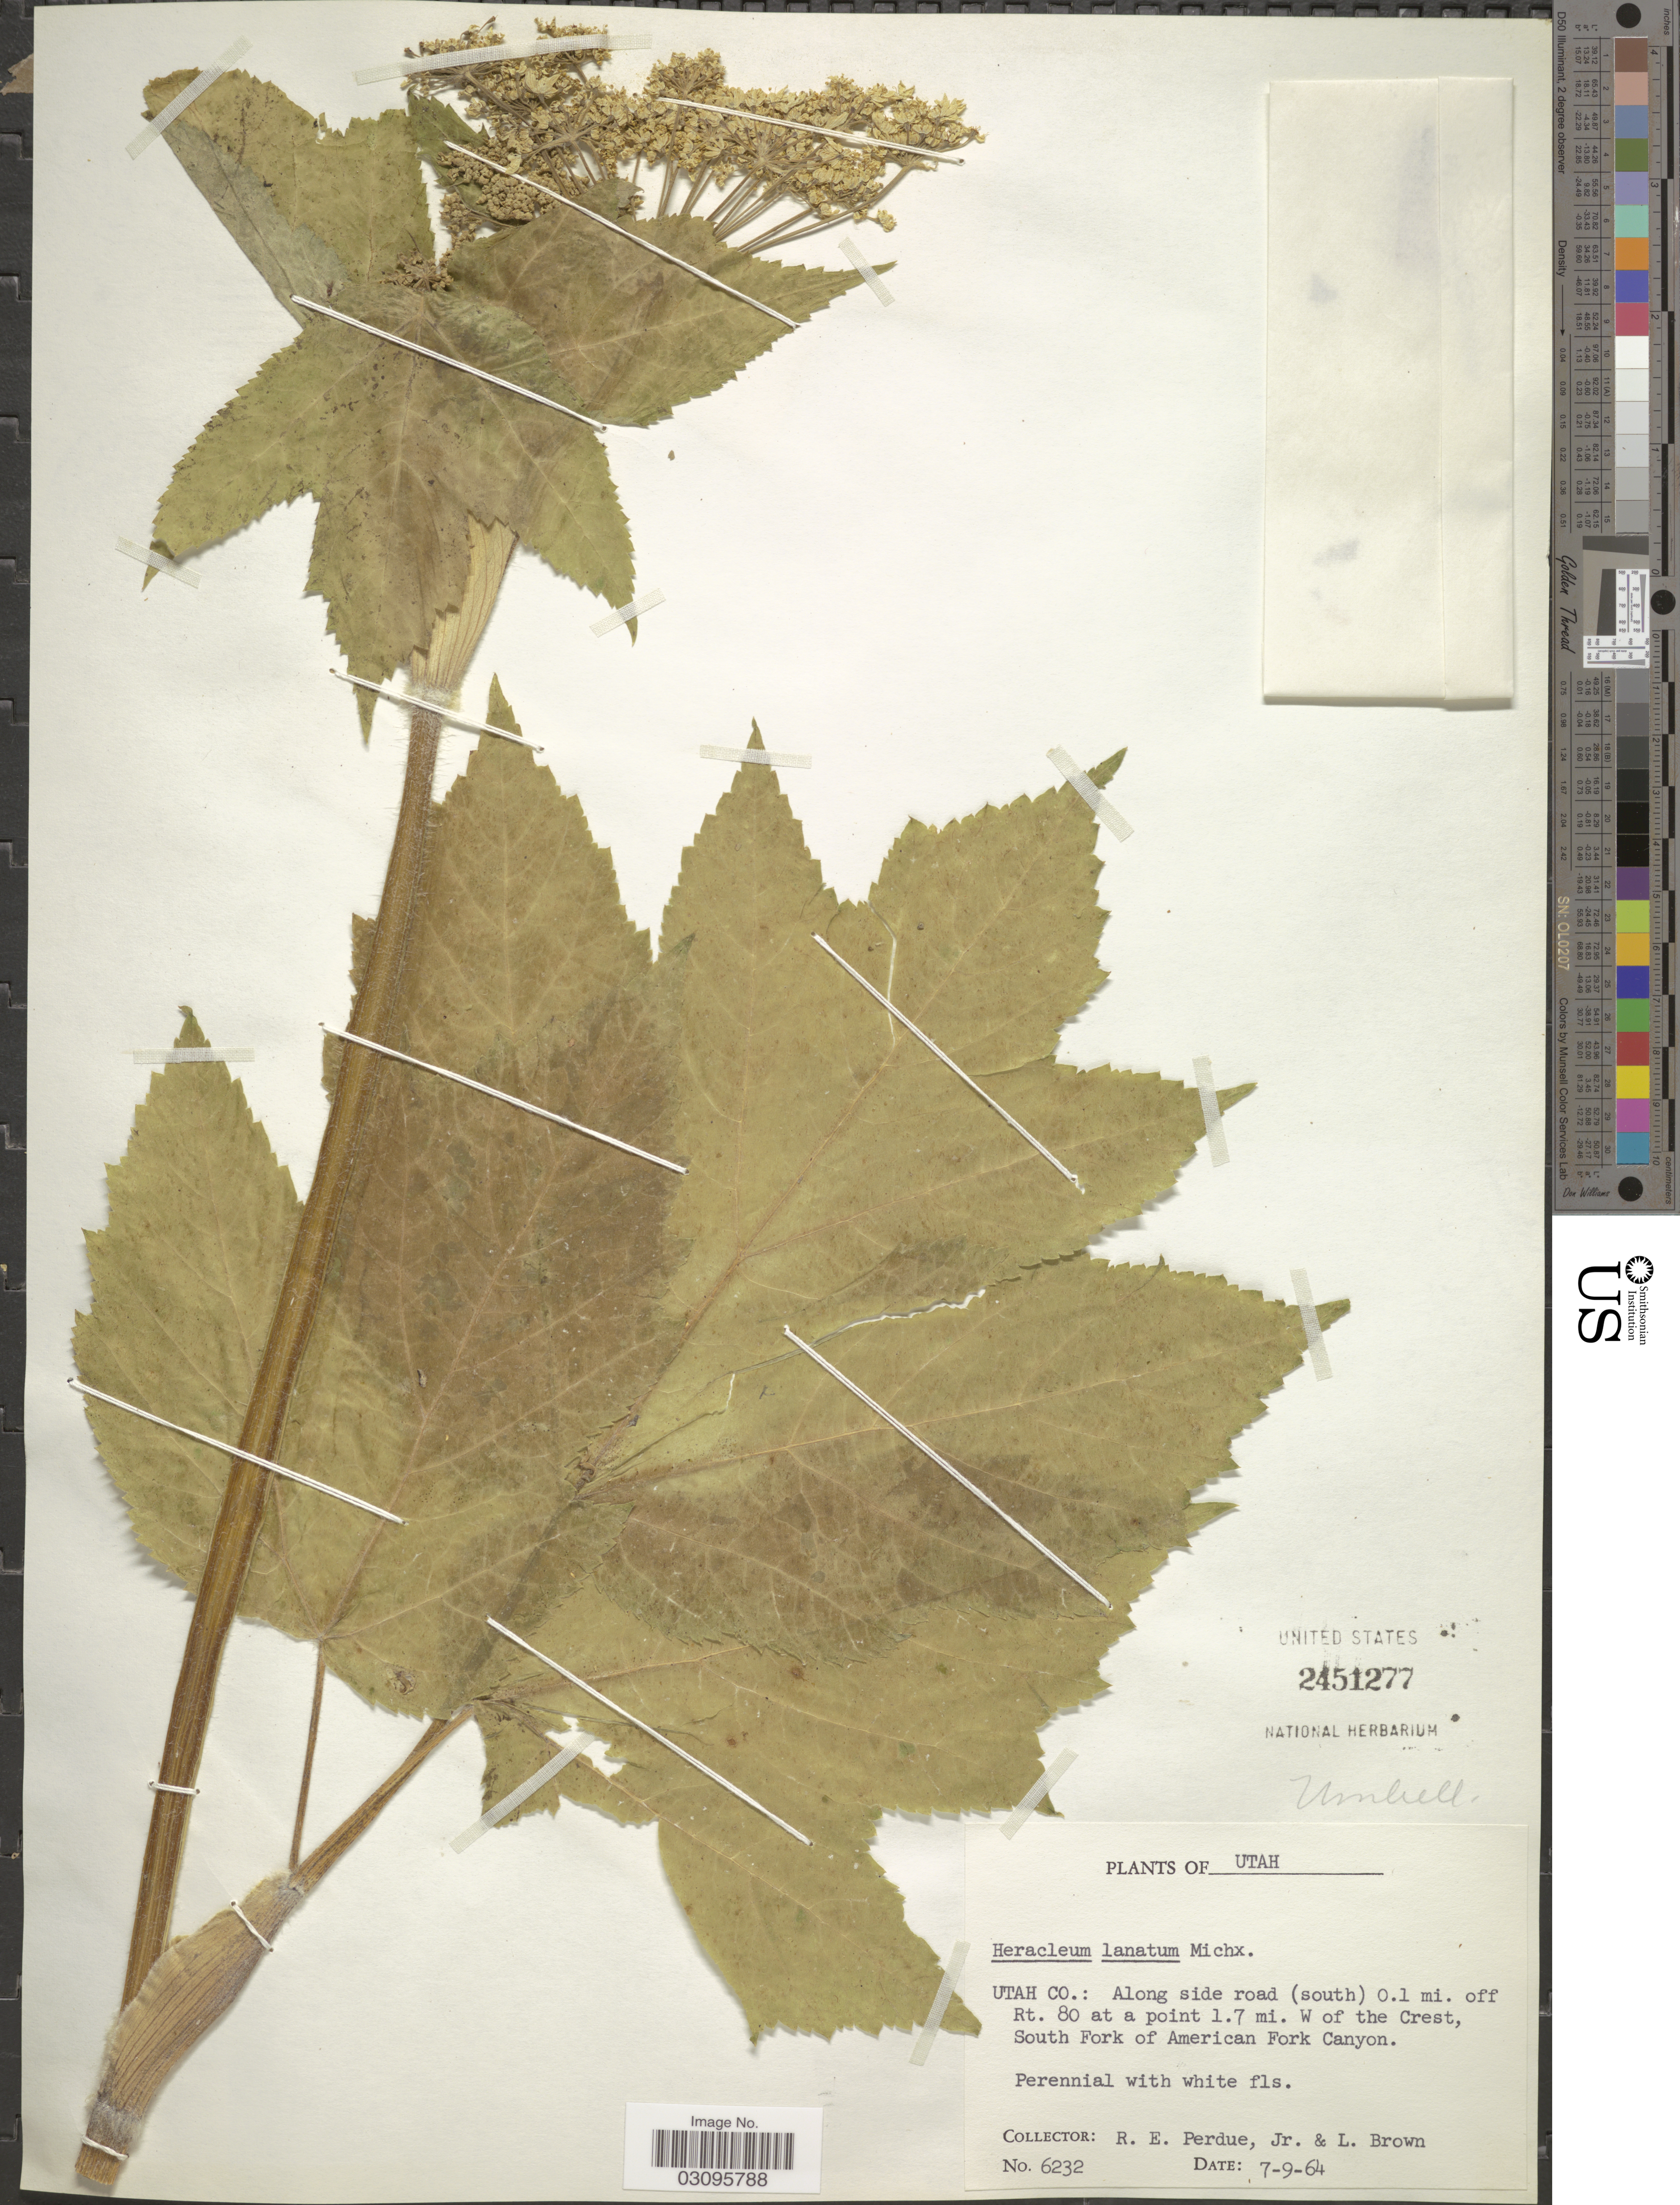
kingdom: Plantae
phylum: Tracheophyta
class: Magnoliopsida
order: Apiales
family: Apiaceae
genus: Heracleum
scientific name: Heracleum lanatum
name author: Michx.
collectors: R. E. Perdue & L. Brown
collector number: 6232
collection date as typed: Transcribed d/m/y: 9/7/64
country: United States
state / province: Utah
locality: Utah Co.: Along side road (south) 0.1 mi. off Rt. 80 at a point 1.7 mi. W of the Crest, South Fork of American Fork Canyon.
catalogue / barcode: US 2451277